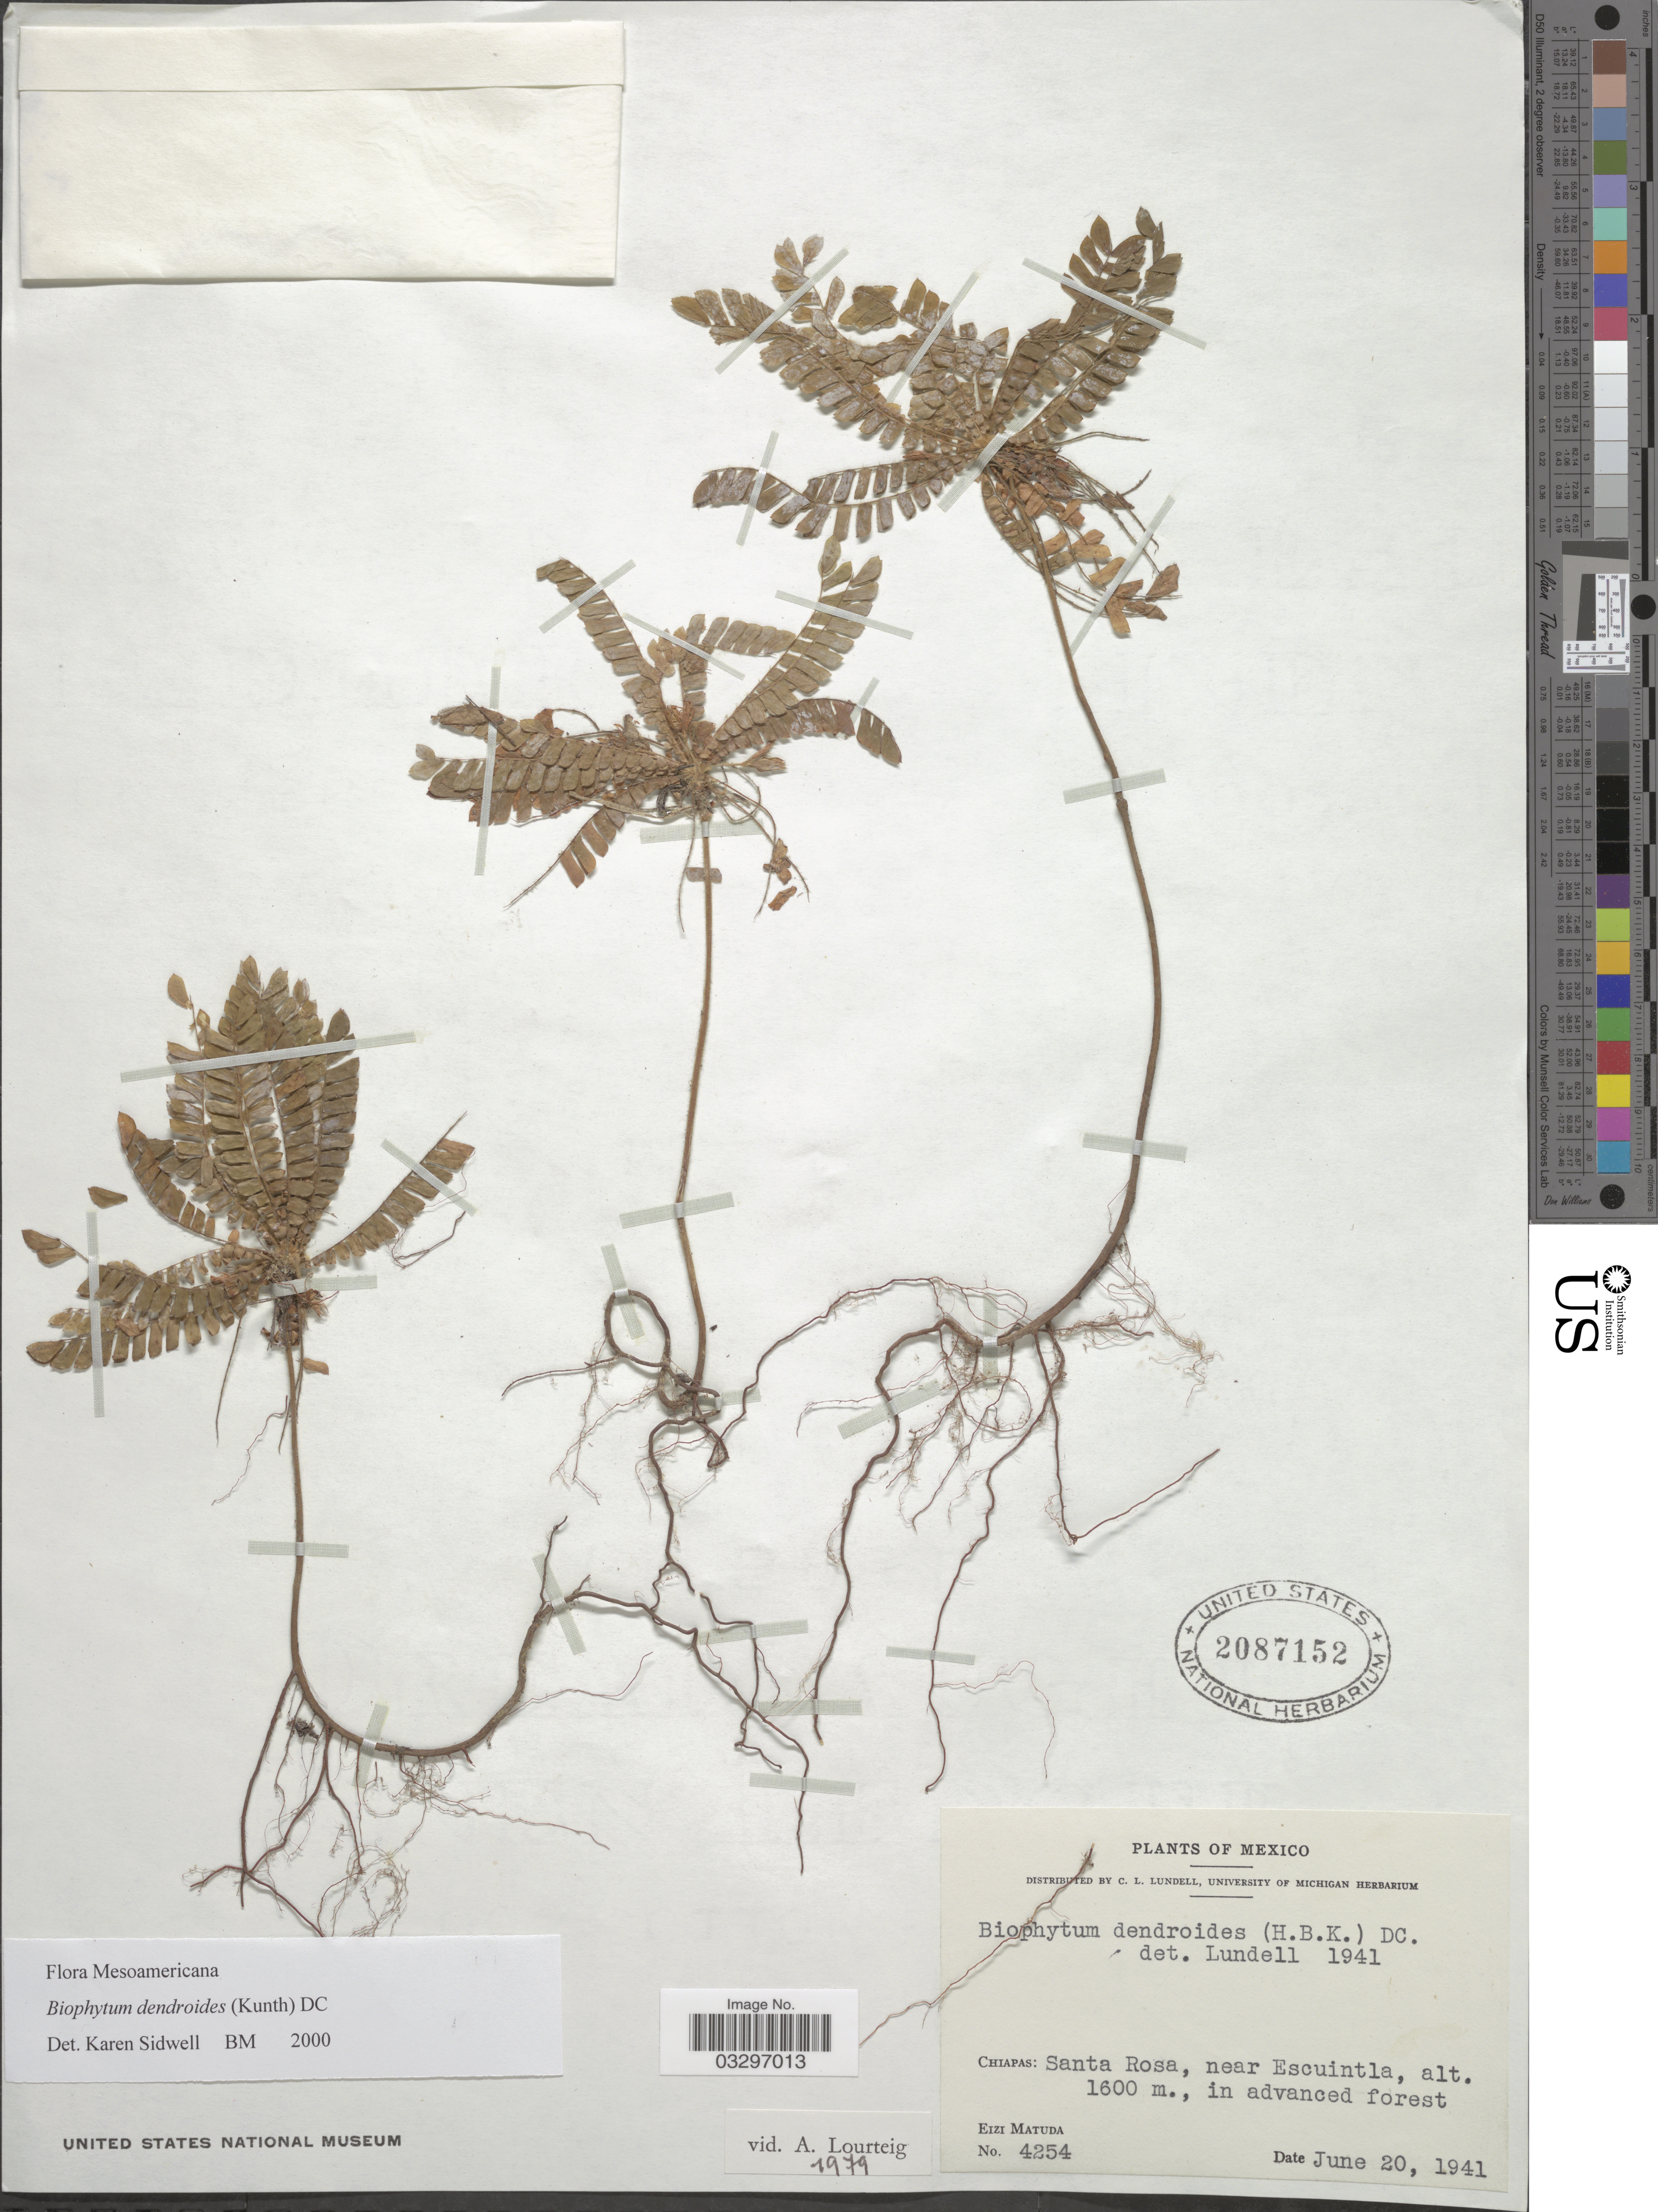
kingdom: Plantae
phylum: Tracheophyta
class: Magnoliopsida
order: Oxalidales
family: Oxalidaceae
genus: Biophytum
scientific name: Biophytum dendroides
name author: (Kunth) DC.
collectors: E. Matuda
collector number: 4254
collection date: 1941-06-20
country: Mexico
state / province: Chiapas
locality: Santa Rosa, near Escuintla.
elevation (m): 1600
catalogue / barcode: US 2087152